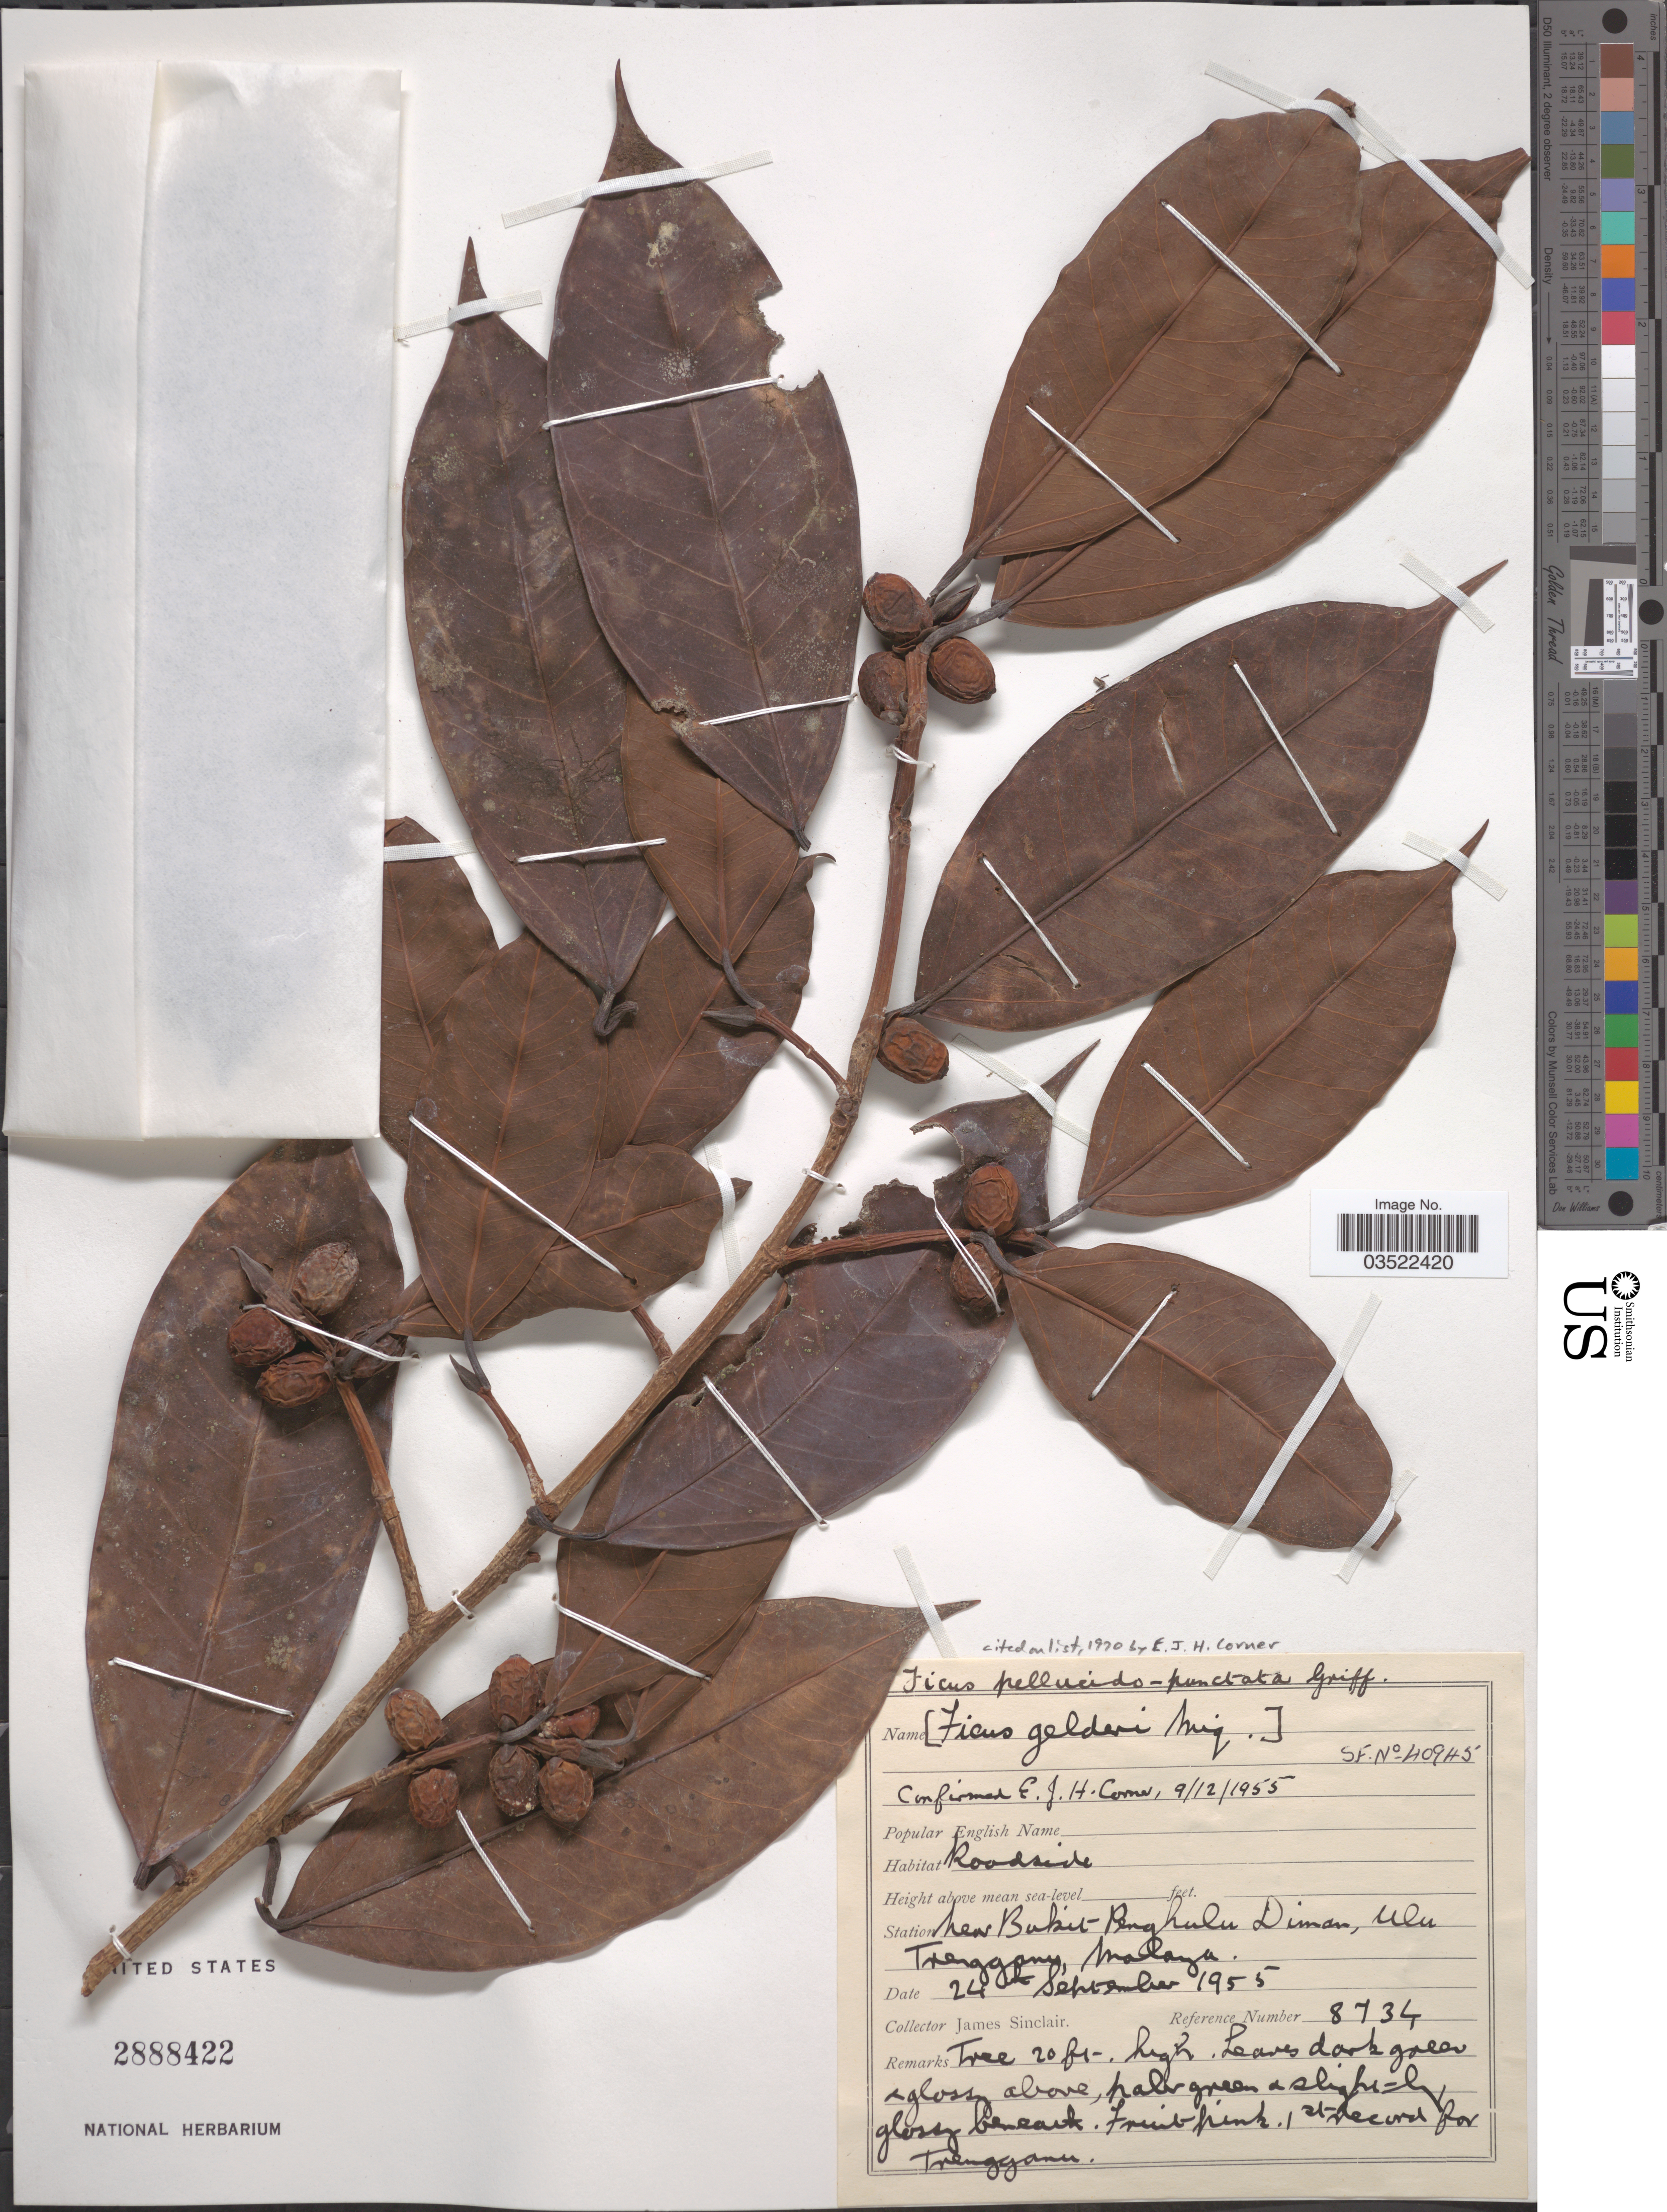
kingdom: Plantae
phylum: Tracheophyta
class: Magnoliopsida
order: Rosales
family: Moraceae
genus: Ficus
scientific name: Ficus pellucido-punctata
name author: Griff.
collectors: J. Sinclair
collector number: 8734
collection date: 1955-09-24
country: Malaysia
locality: Station Near Bukit Penghulu Diman, Ulu Trengganu, Malaya.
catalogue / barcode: US 2888422